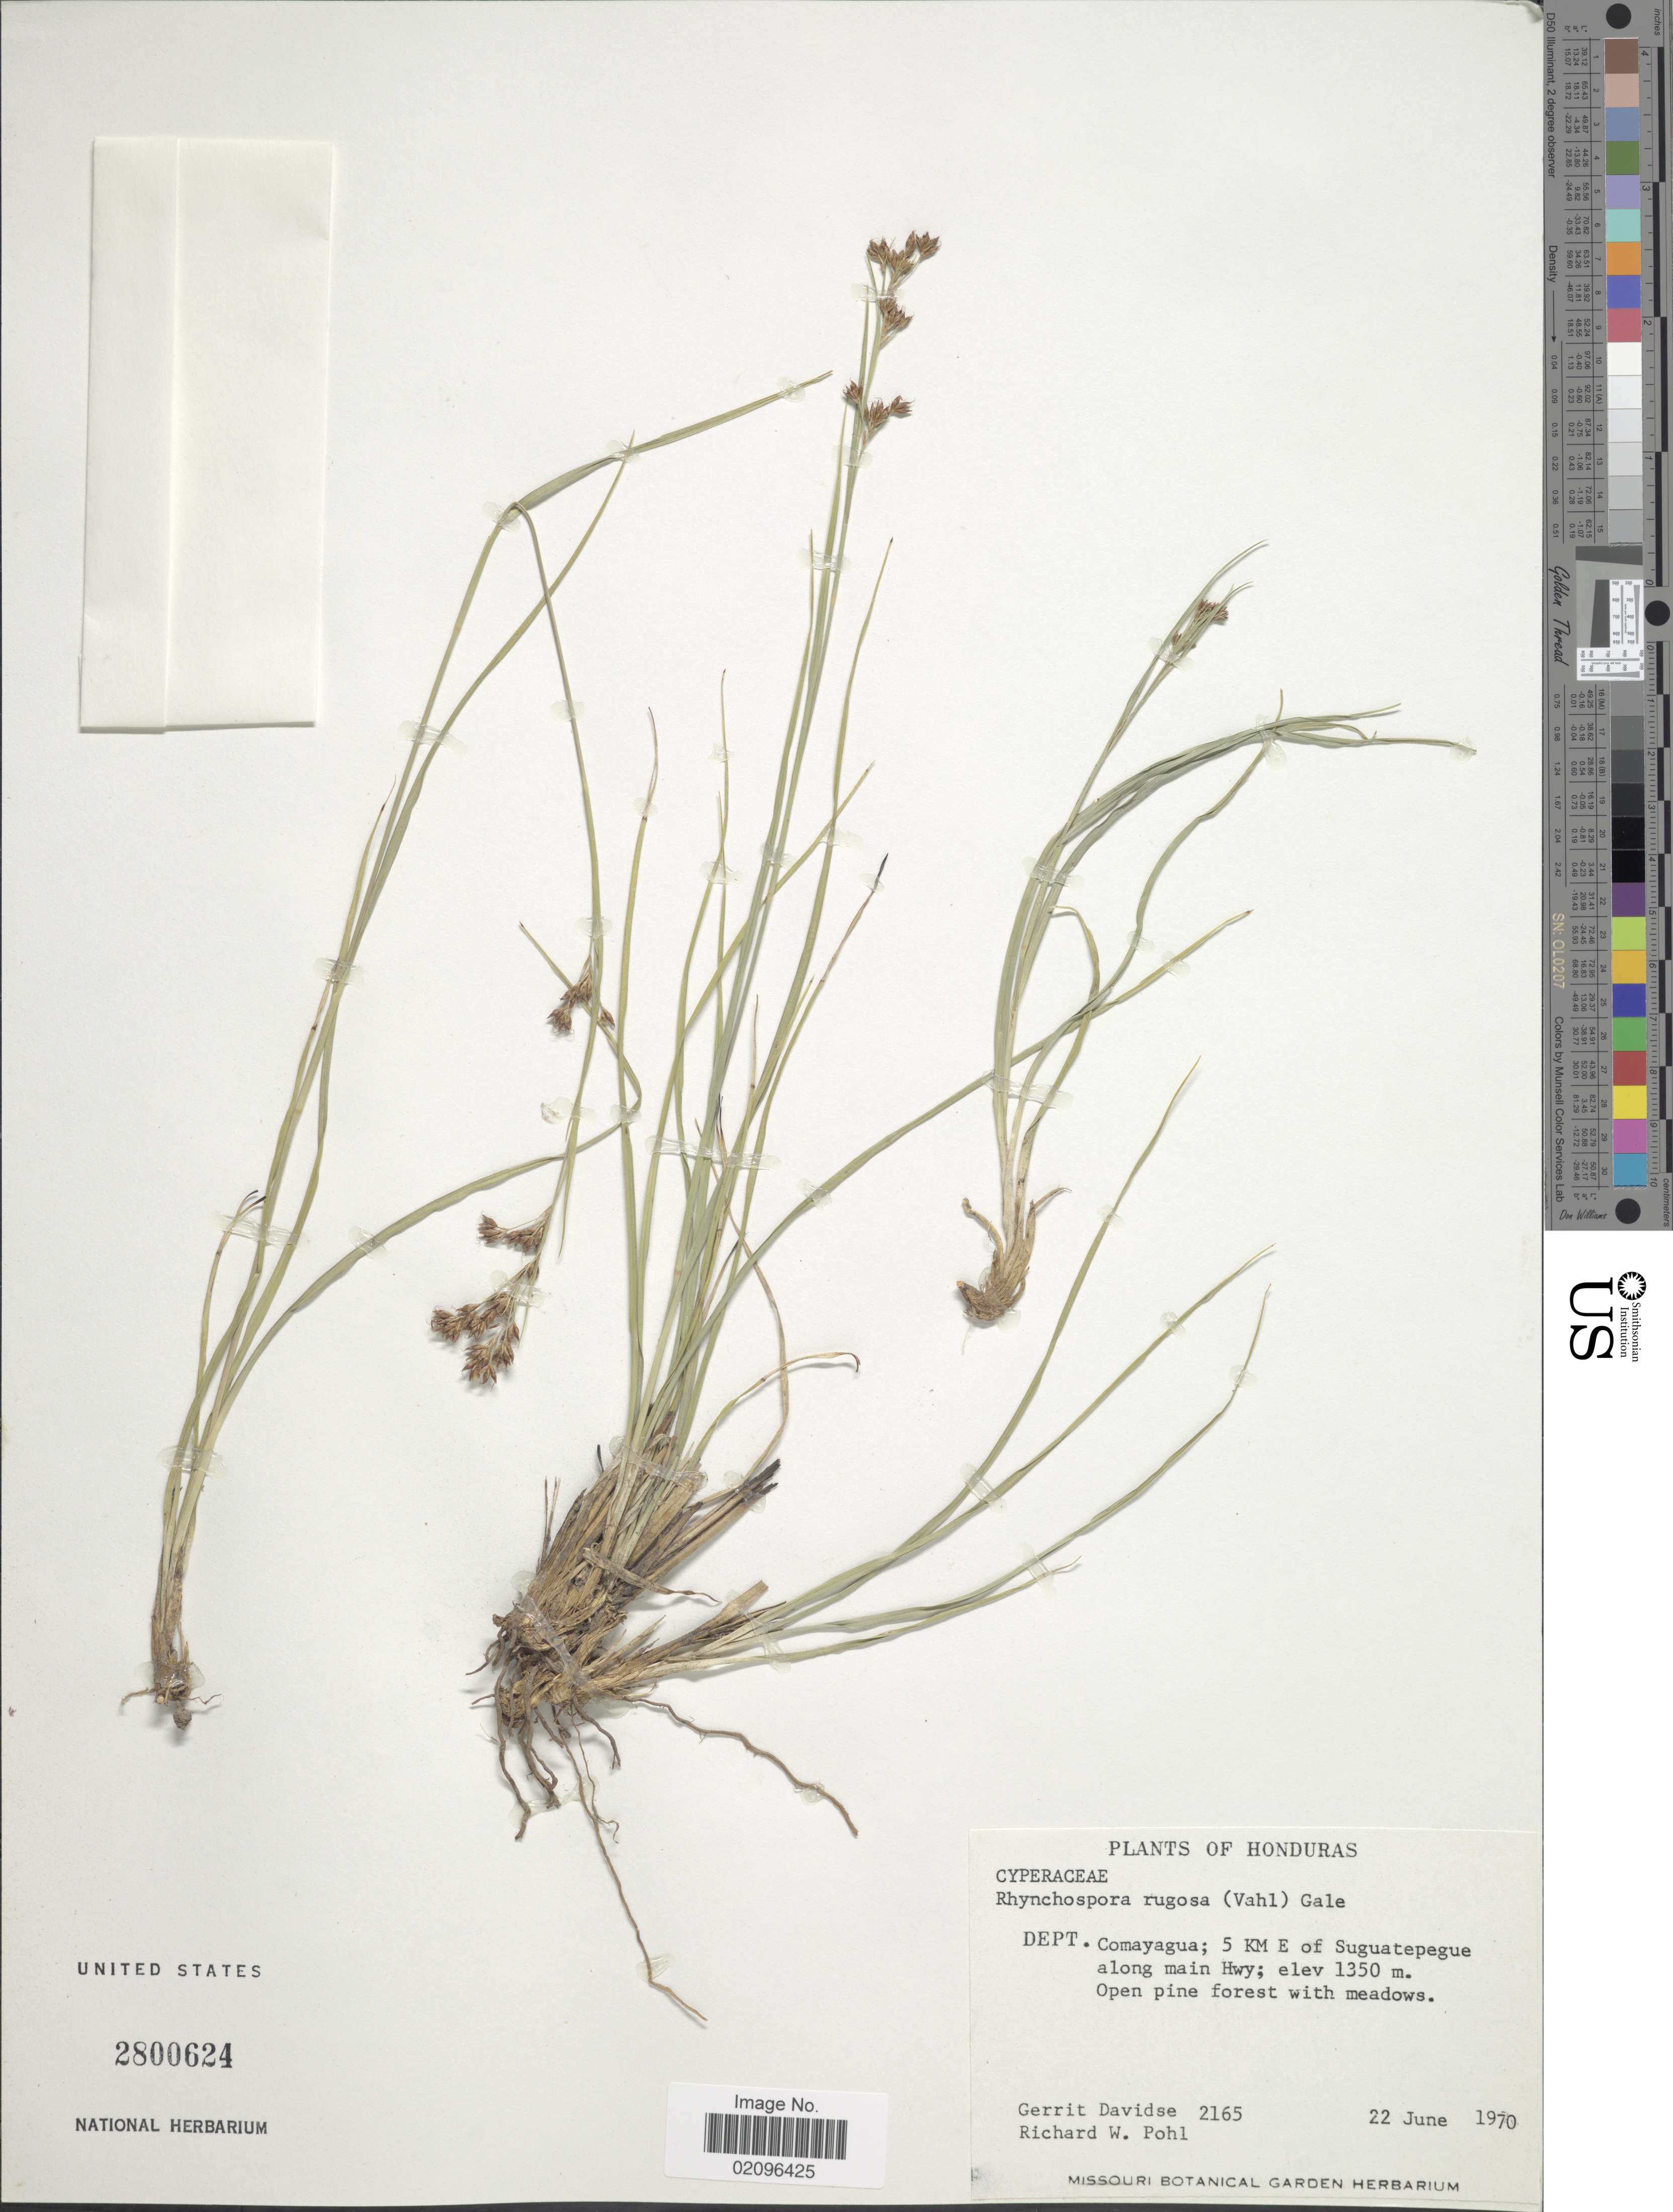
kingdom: Plantae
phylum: Tracheophyta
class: Liliopsida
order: Poales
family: Cyperaceae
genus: Rhynchospora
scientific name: Rhynchospora rugosa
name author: (Vahl) Gale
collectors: G. Davidse & R. W. Pohl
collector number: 2165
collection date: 1970-06-22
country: Honduras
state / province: Comayagua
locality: Honduras, Dept. Camayagua; 5 km E of Suguatepegue along main Hwy.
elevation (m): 1350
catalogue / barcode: US 2800624